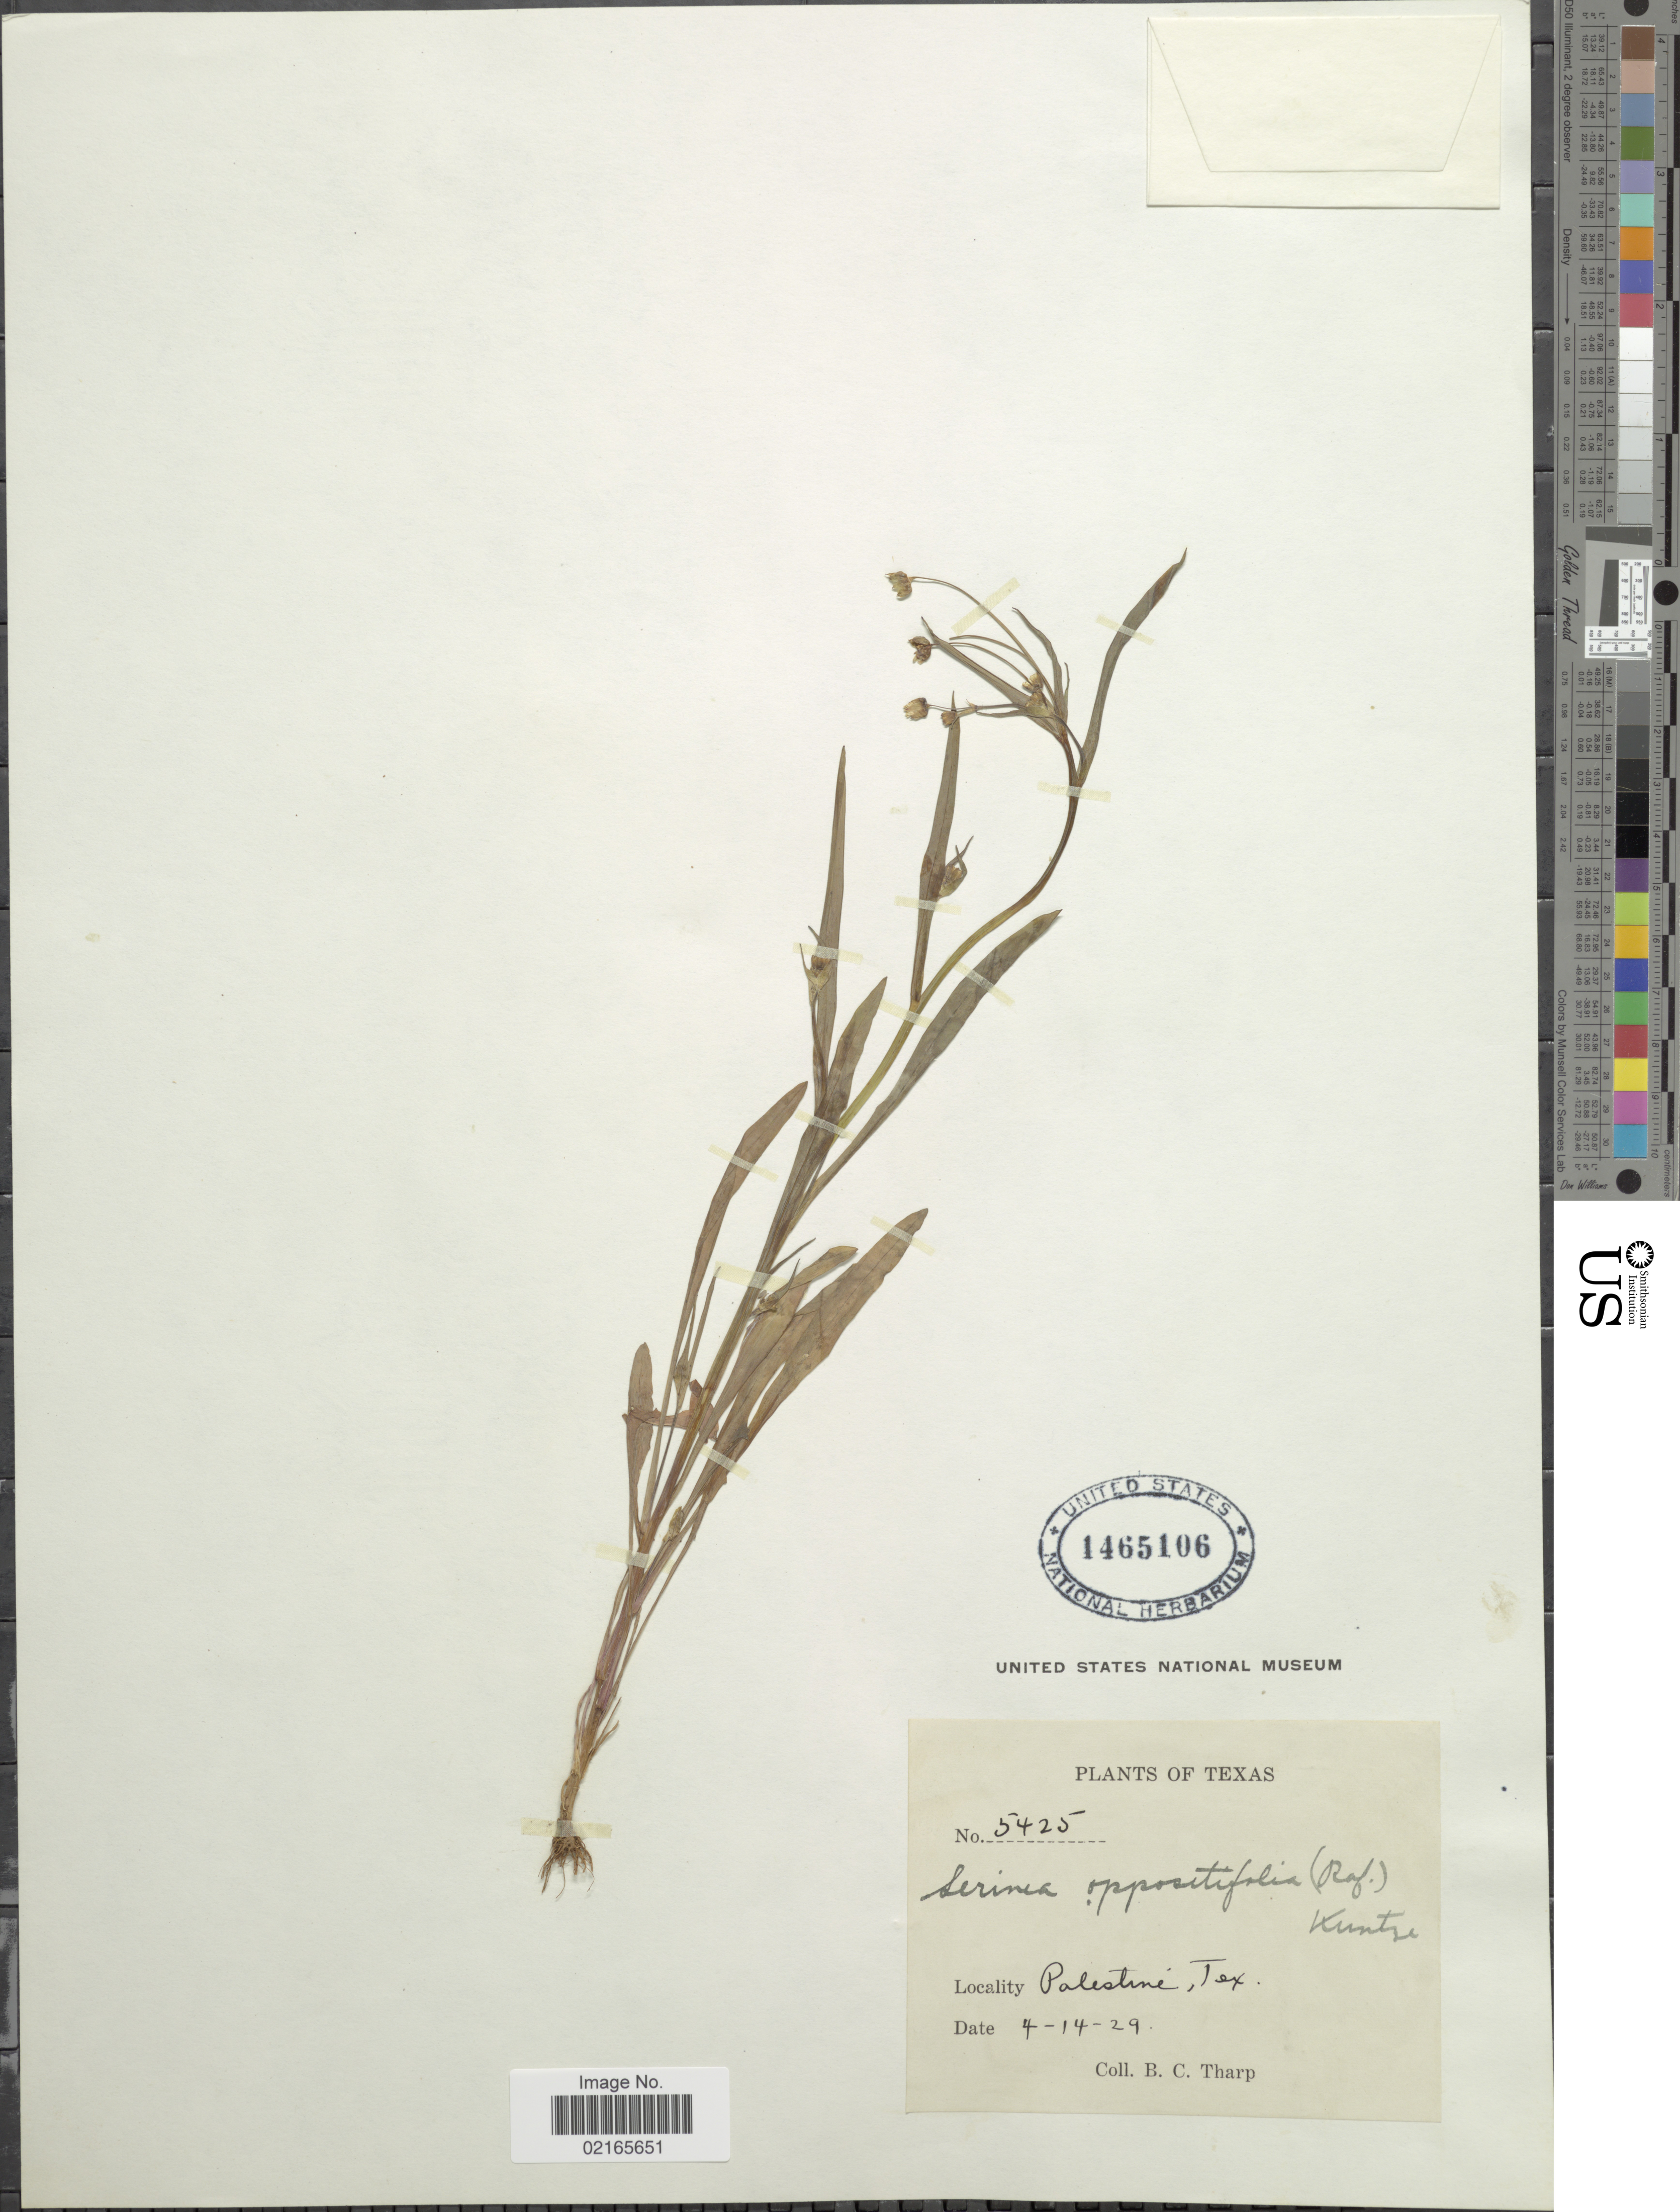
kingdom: Plantae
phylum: Tracheophyta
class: Magnoliopsida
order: Asterales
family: Asteraceae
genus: Krigia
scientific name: Krigia oppositifolia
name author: Raf.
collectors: B. C. Tharp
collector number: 5425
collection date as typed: Transcribed d/m/y: 14/4/29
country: United States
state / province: Texas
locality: Palestine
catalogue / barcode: US 1465106